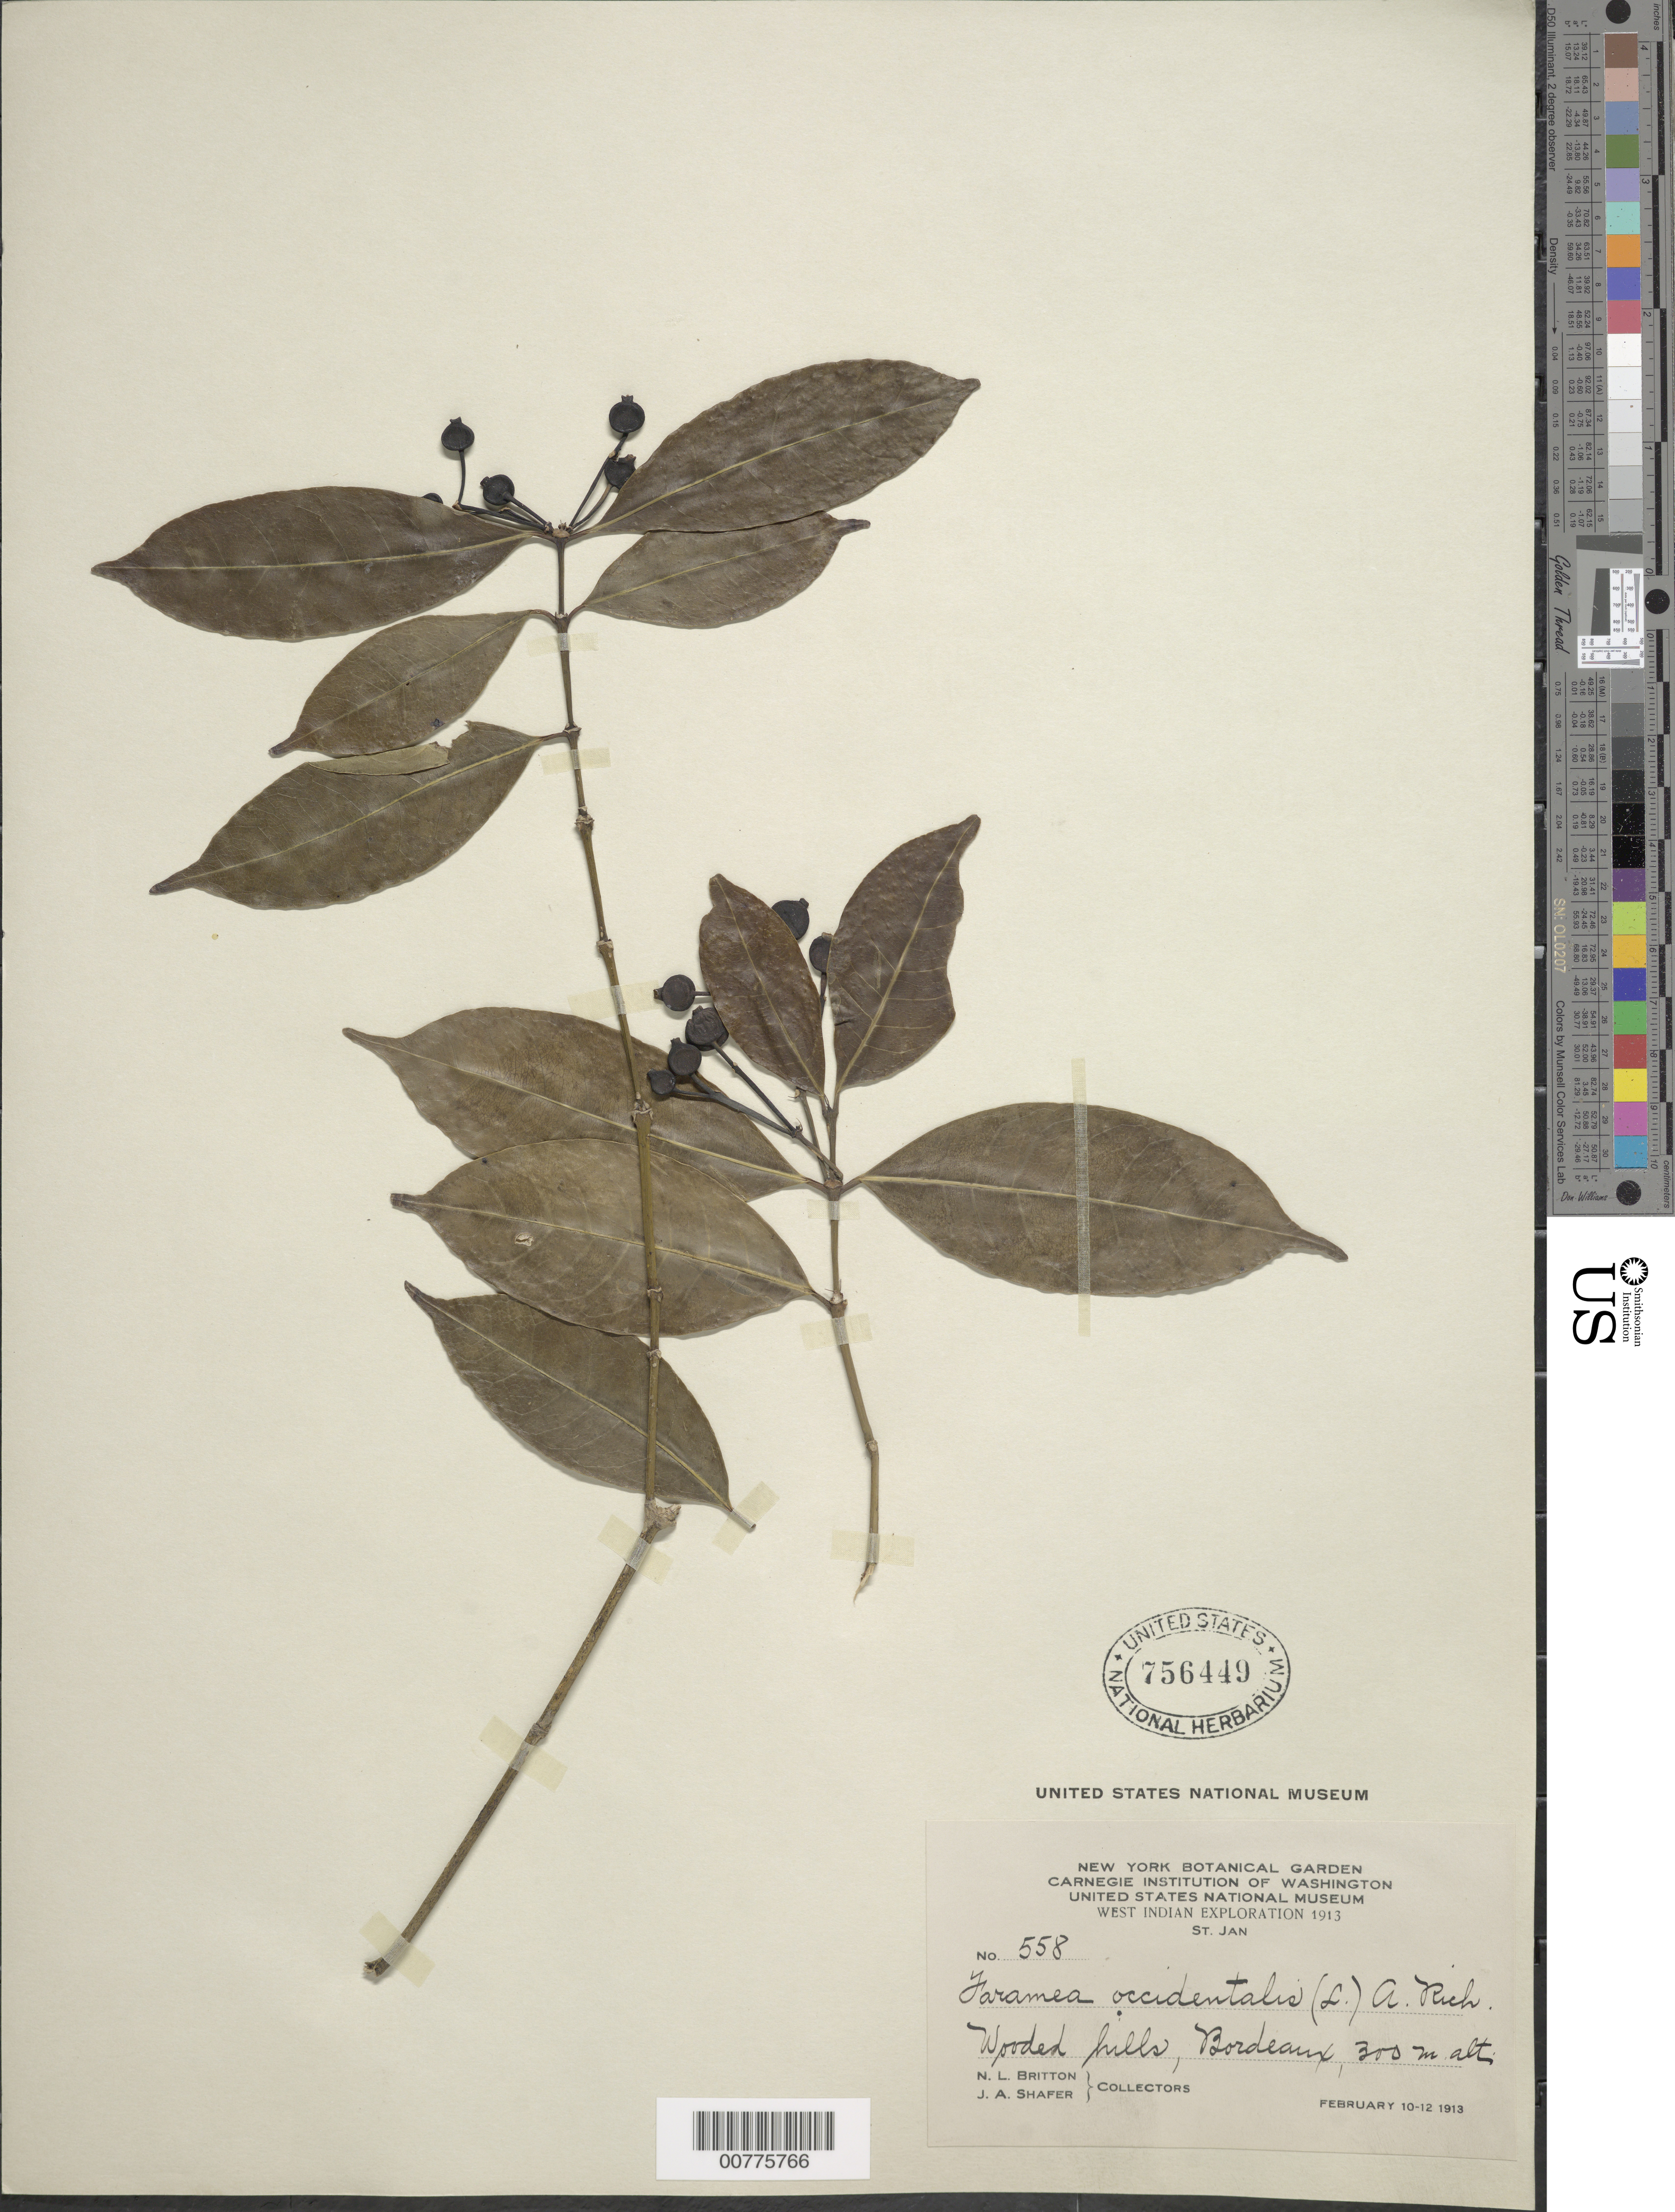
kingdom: Plantae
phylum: Tracheophyta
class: Magnoliopsida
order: Gentianales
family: Rubiaceae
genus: Faramea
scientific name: Faramea occidentalis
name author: (L.) A. Rich.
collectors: N. Britton & J. A. Shafer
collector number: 558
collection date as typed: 10 Feb 1913 to 12 Feb 1913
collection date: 1913-02-10/1913-02-12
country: U.S. Virgin Islands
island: St. John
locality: Bordeaux, wooded hills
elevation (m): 300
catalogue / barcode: US 756449